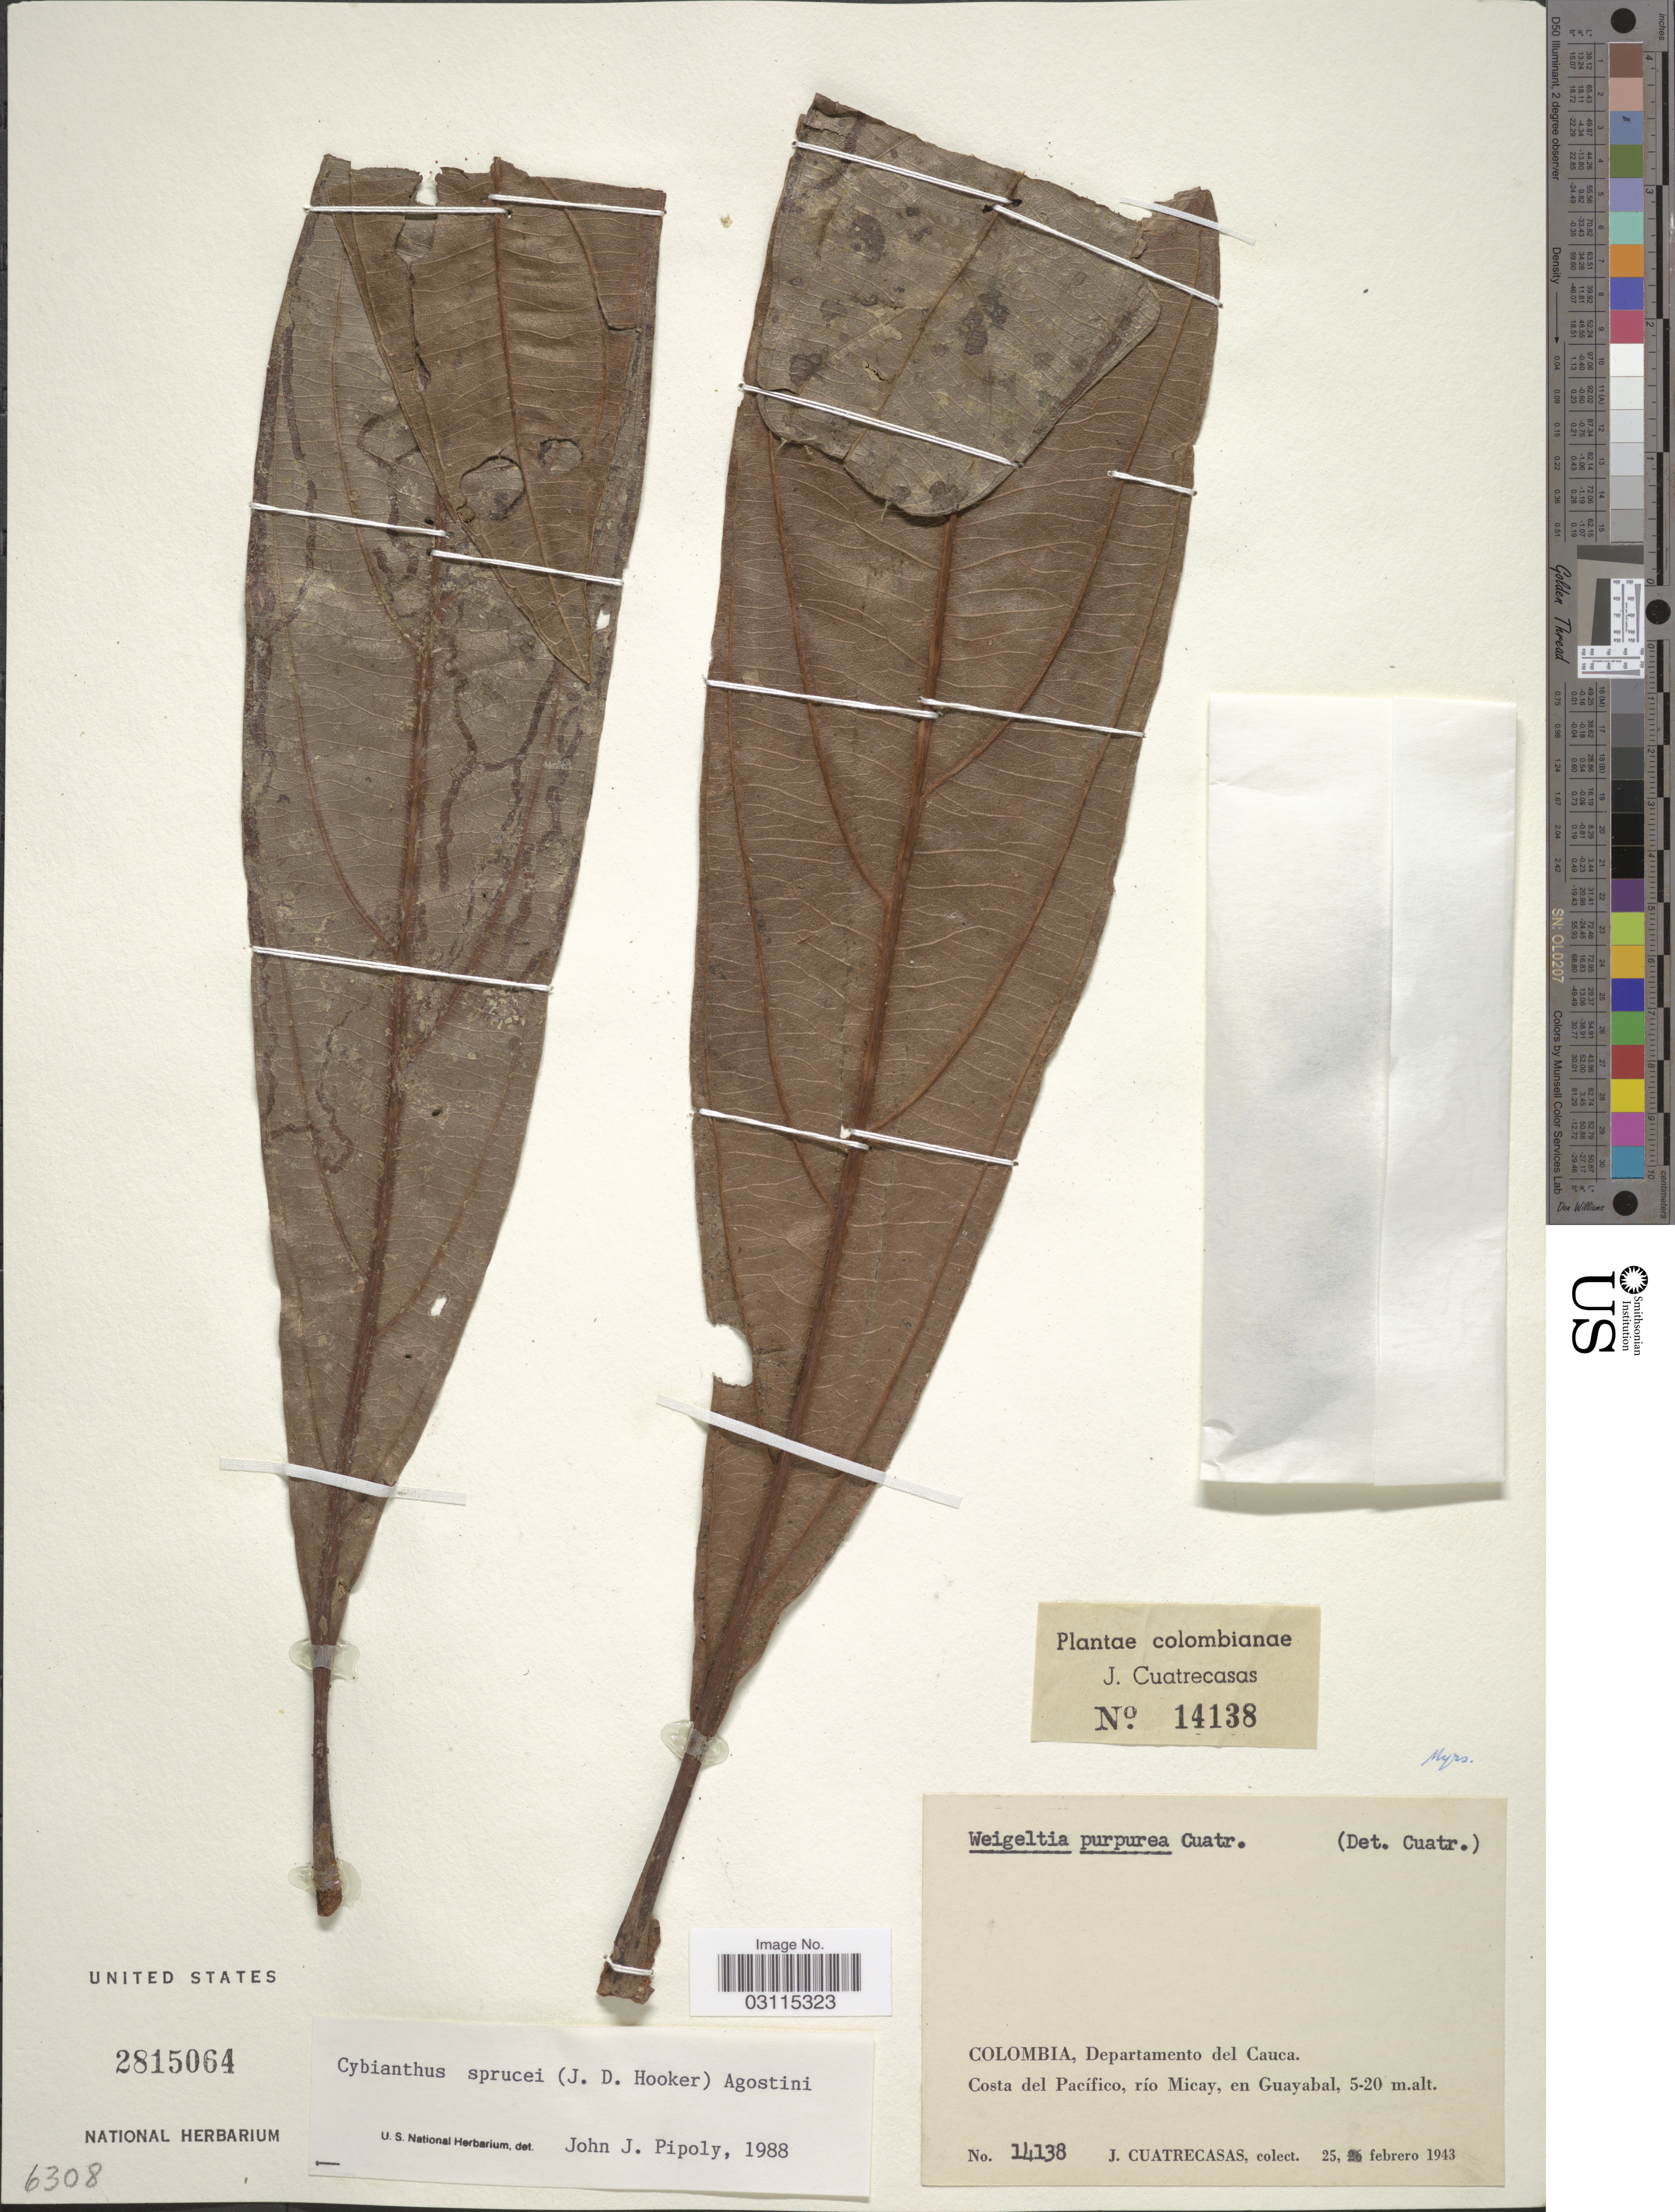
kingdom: Plantae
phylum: Tracheophyta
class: Magnoliopsida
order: Ericales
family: Primulaceae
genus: Cybianthus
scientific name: Cybianthus sprucei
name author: (Hook. f.) G. Agostini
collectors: J. Cuatrecasas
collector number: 14138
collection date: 1943-02-25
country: Colombia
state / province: Cauca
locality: Departamento del Cauca. Costa del Pacífico, río Micay, en Guayabal.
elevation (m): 5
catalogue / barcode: US 2815064